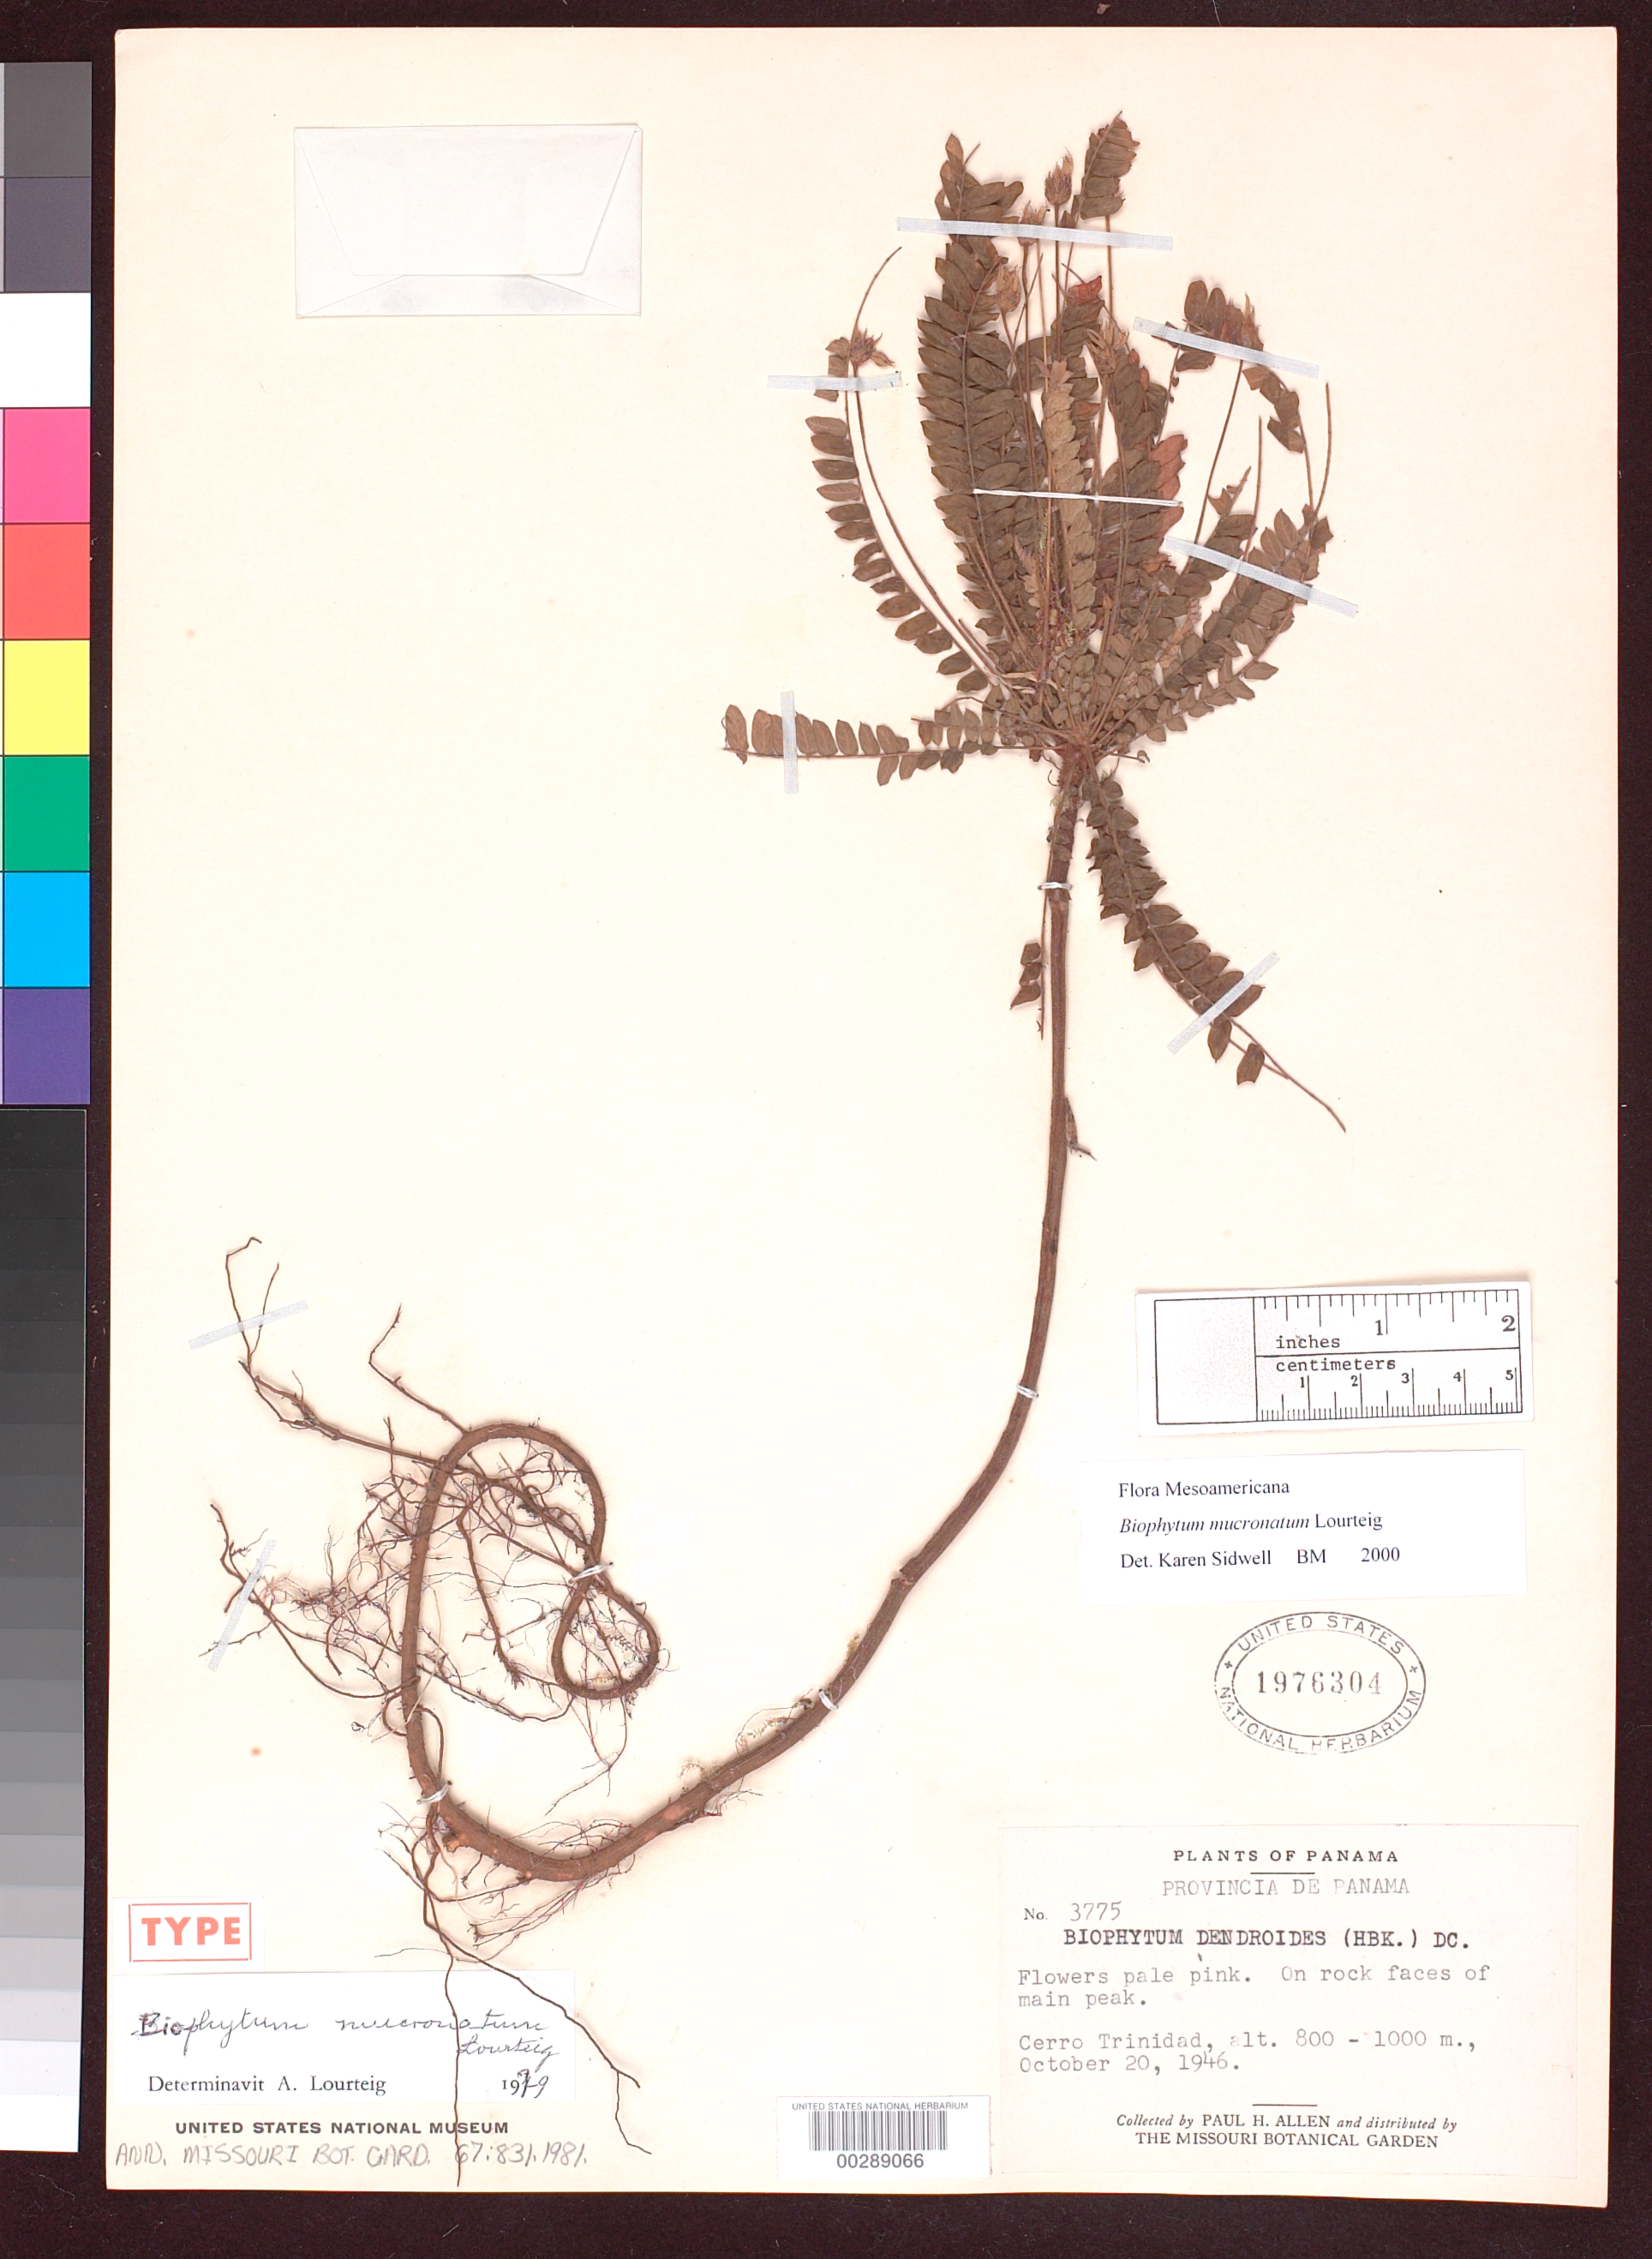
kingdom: Plantae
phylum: Tracheophyta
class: Magnoliopsida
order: Oxalidales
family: Oxalidaceae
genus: Biophytum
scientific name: Biophytum mucronatum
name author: Lourteig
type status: Holotype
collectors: P. H. Allen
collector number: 3775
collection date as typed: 20 Oct 1946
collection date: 1946-10-20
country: Panama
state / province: Panamá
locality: Cerro Trinidad, rock faces of main peak.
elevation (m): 800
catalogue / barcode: US 1976304